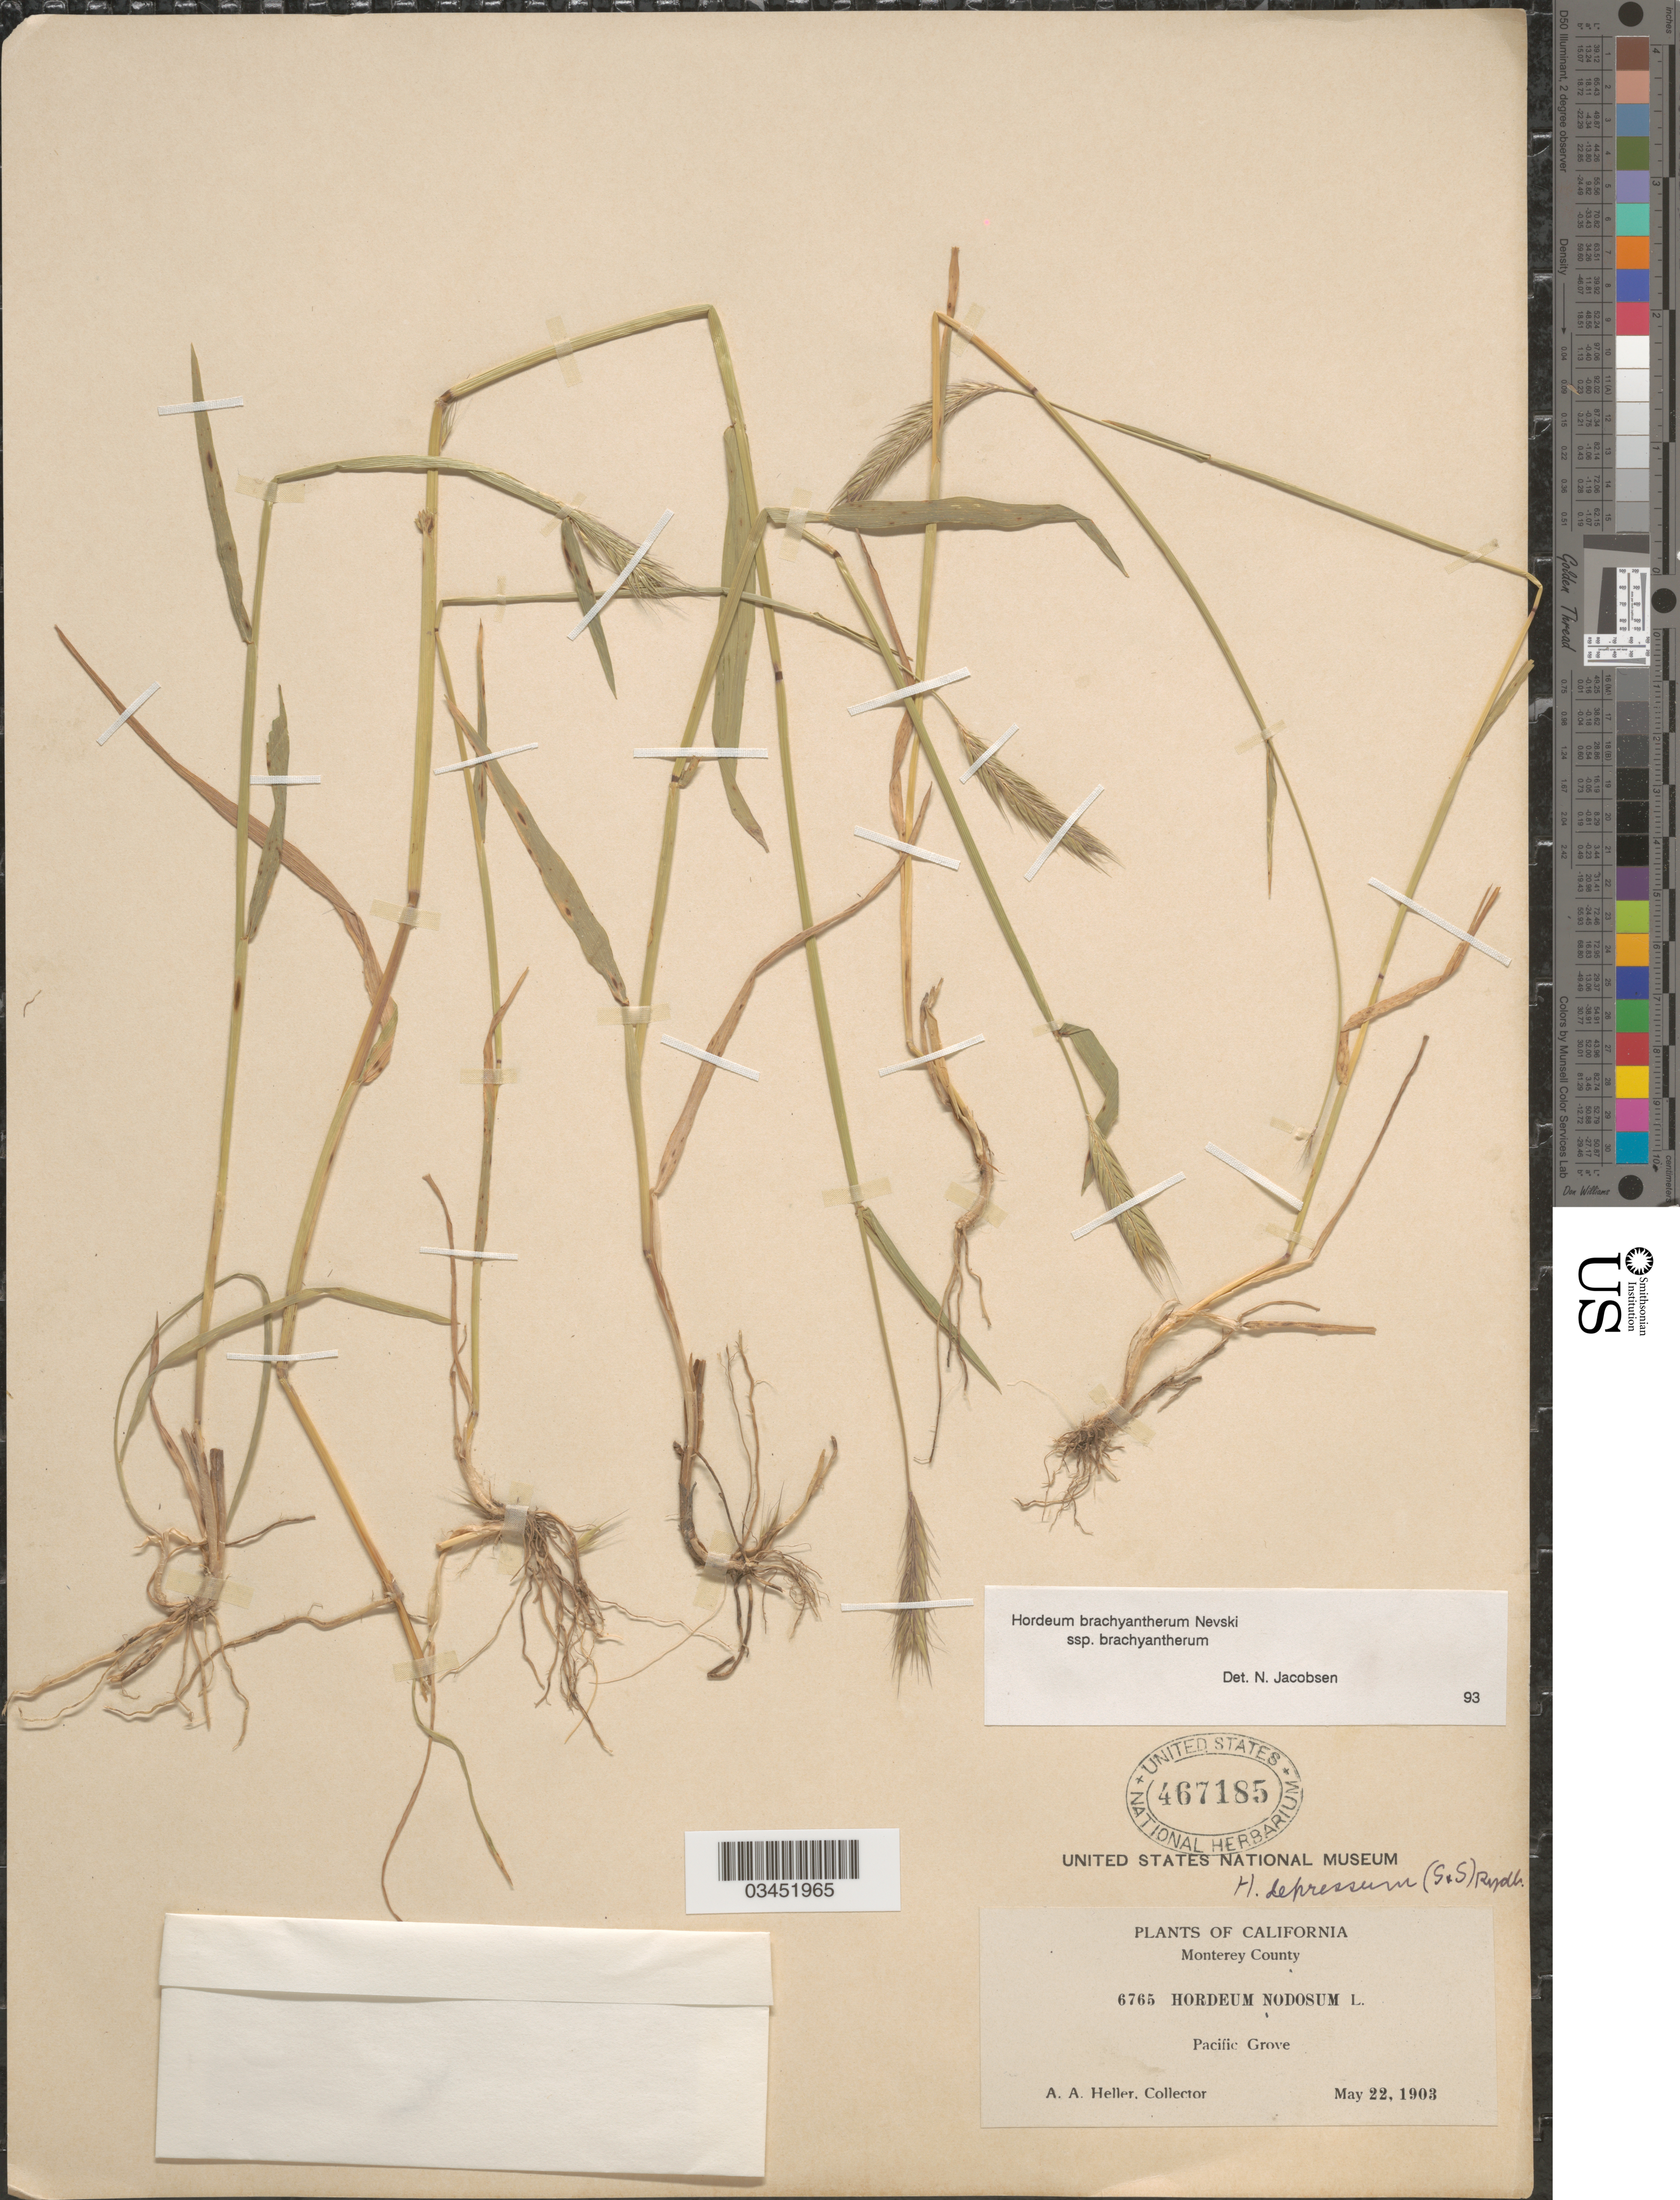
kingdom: Plantae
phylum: Tracheophyta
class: Liliopsida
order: Poales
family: Poaceae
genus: Hordeum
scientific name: Hordeum brachyantherum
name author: Nevski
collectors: A. A. Heller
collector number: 6765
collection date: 1903-05-22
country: United States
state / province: California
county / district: Monterey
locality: Monterey County. Pacific Grove.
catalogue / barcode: US 467185